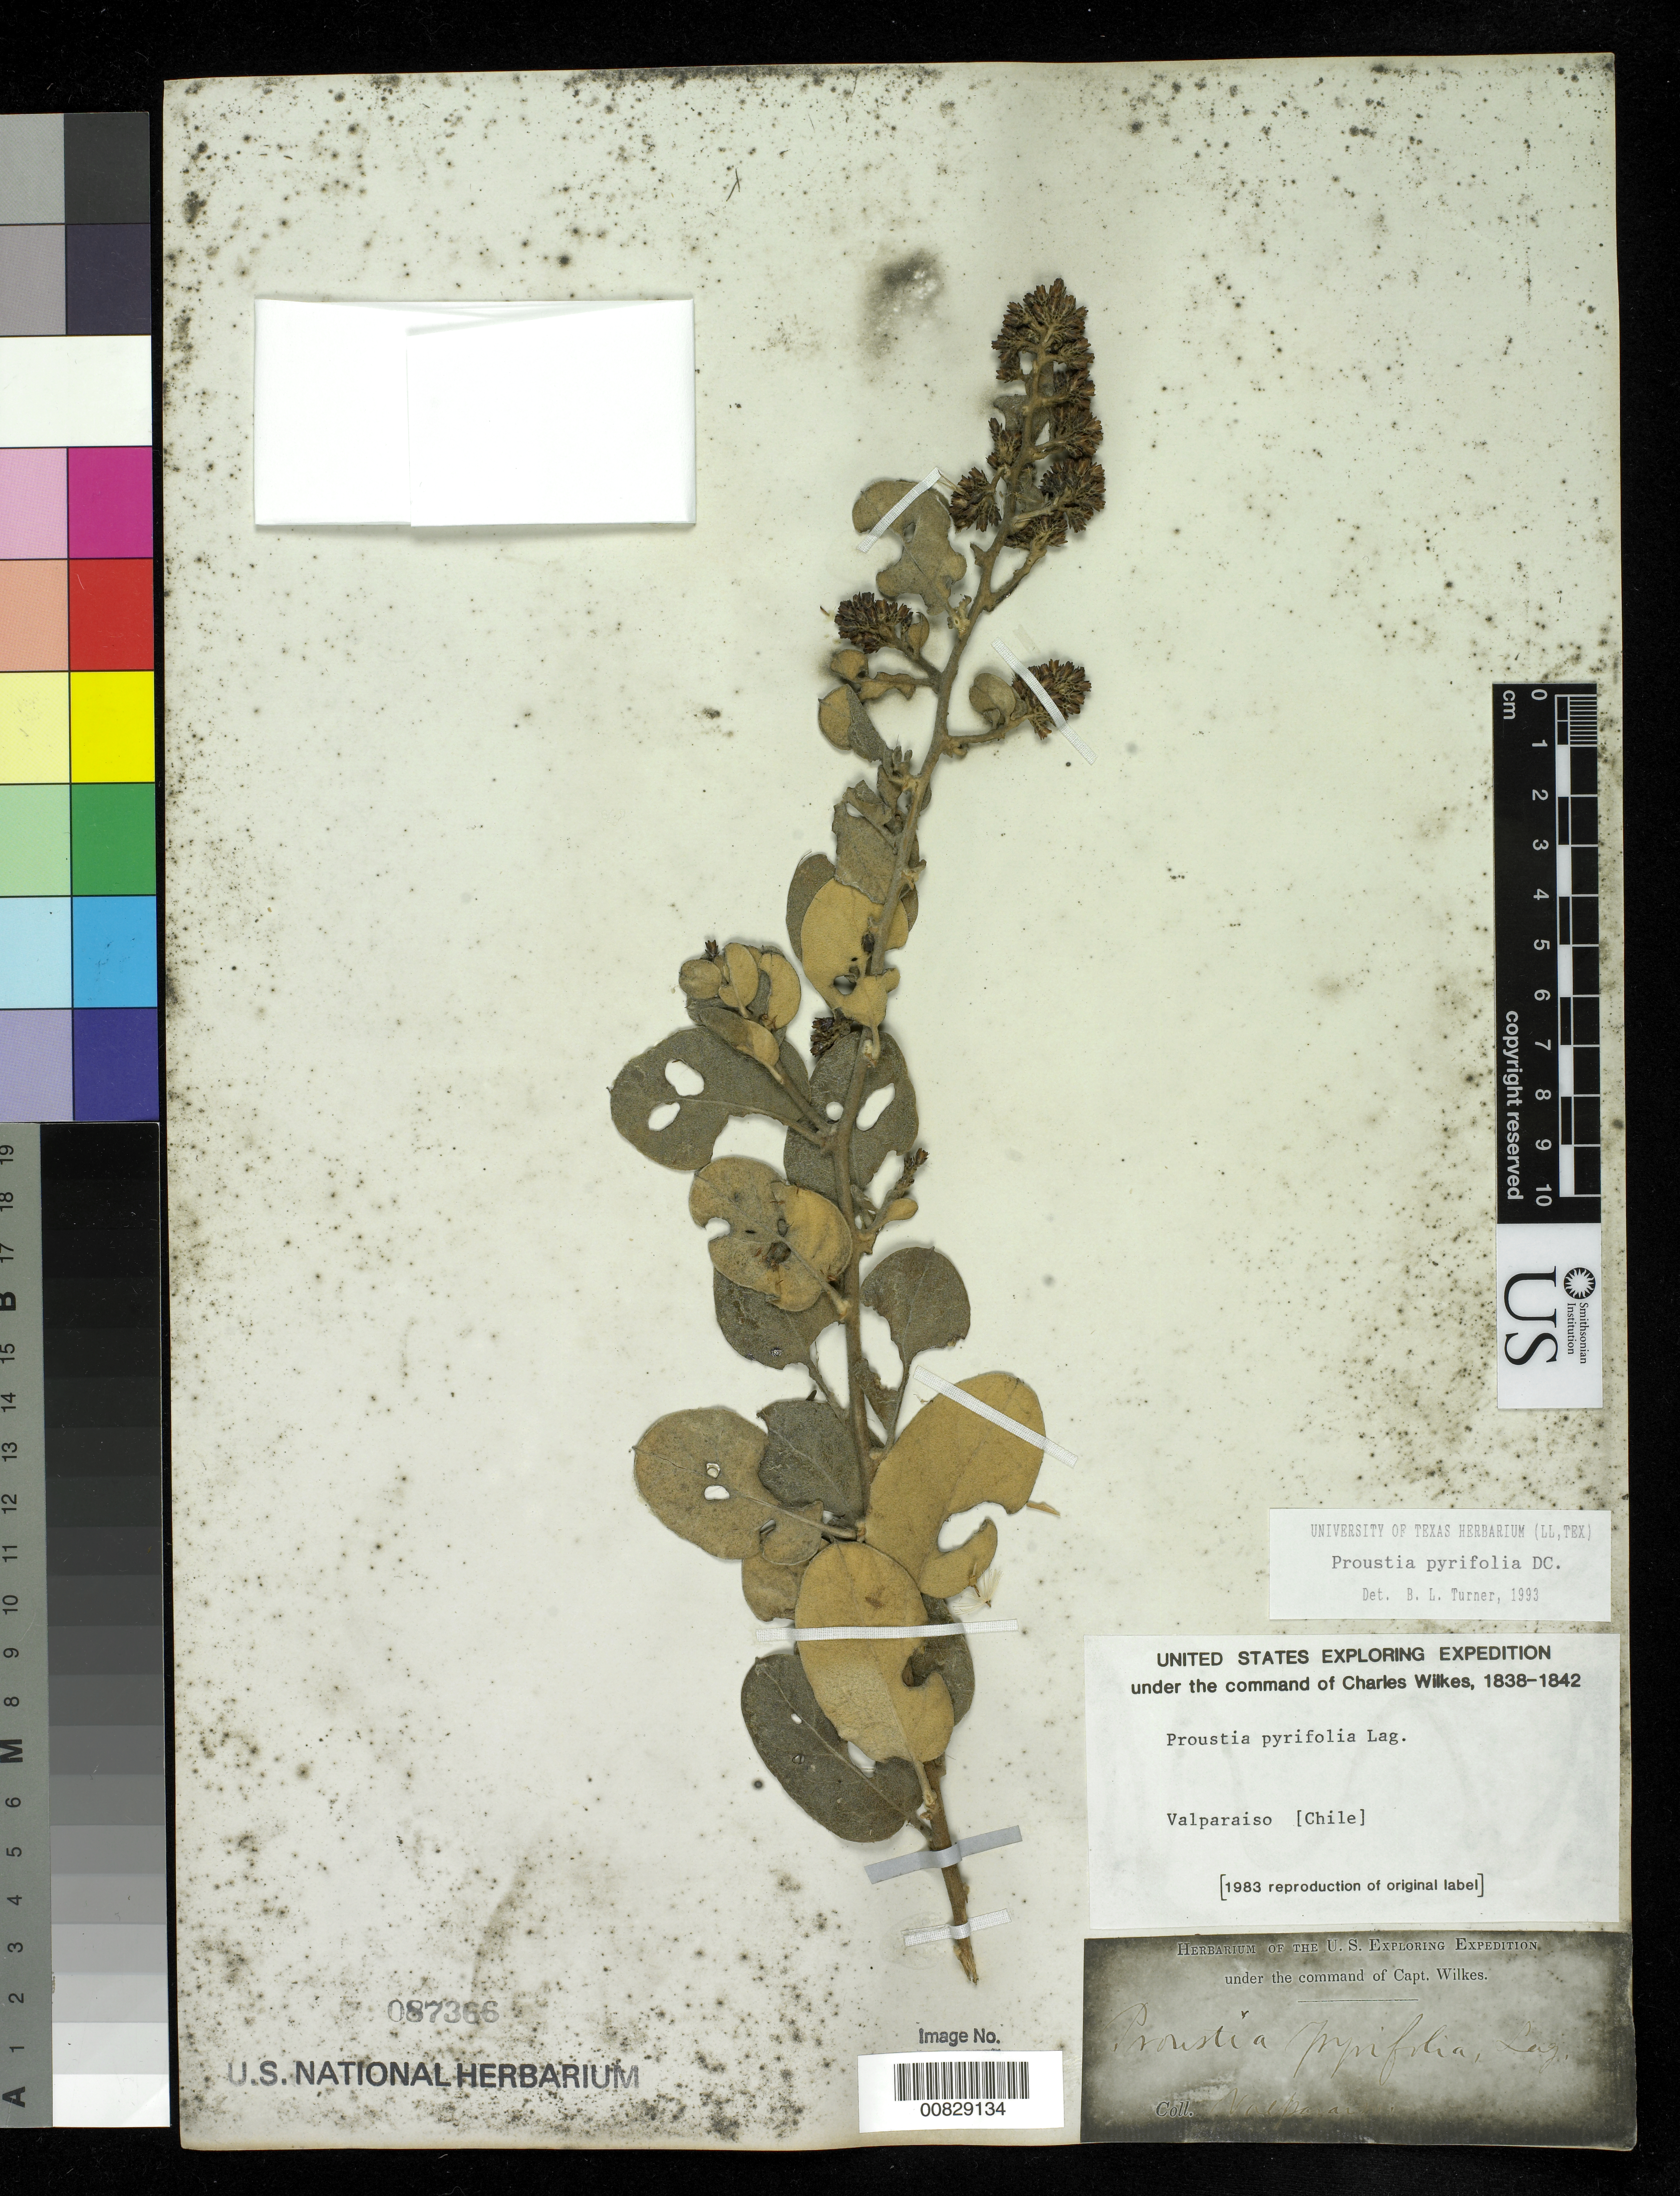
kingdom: Plantae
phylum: Tracheophyta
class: Magnoliopsida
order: Asterales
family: Asteraceae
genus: Proustia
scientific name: Proustia pyrifolia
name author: DC.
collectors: Wilkes Explor. Exped.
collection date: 1838/1842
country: Chile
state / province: Valparaíso (V)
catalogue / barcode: US 87366